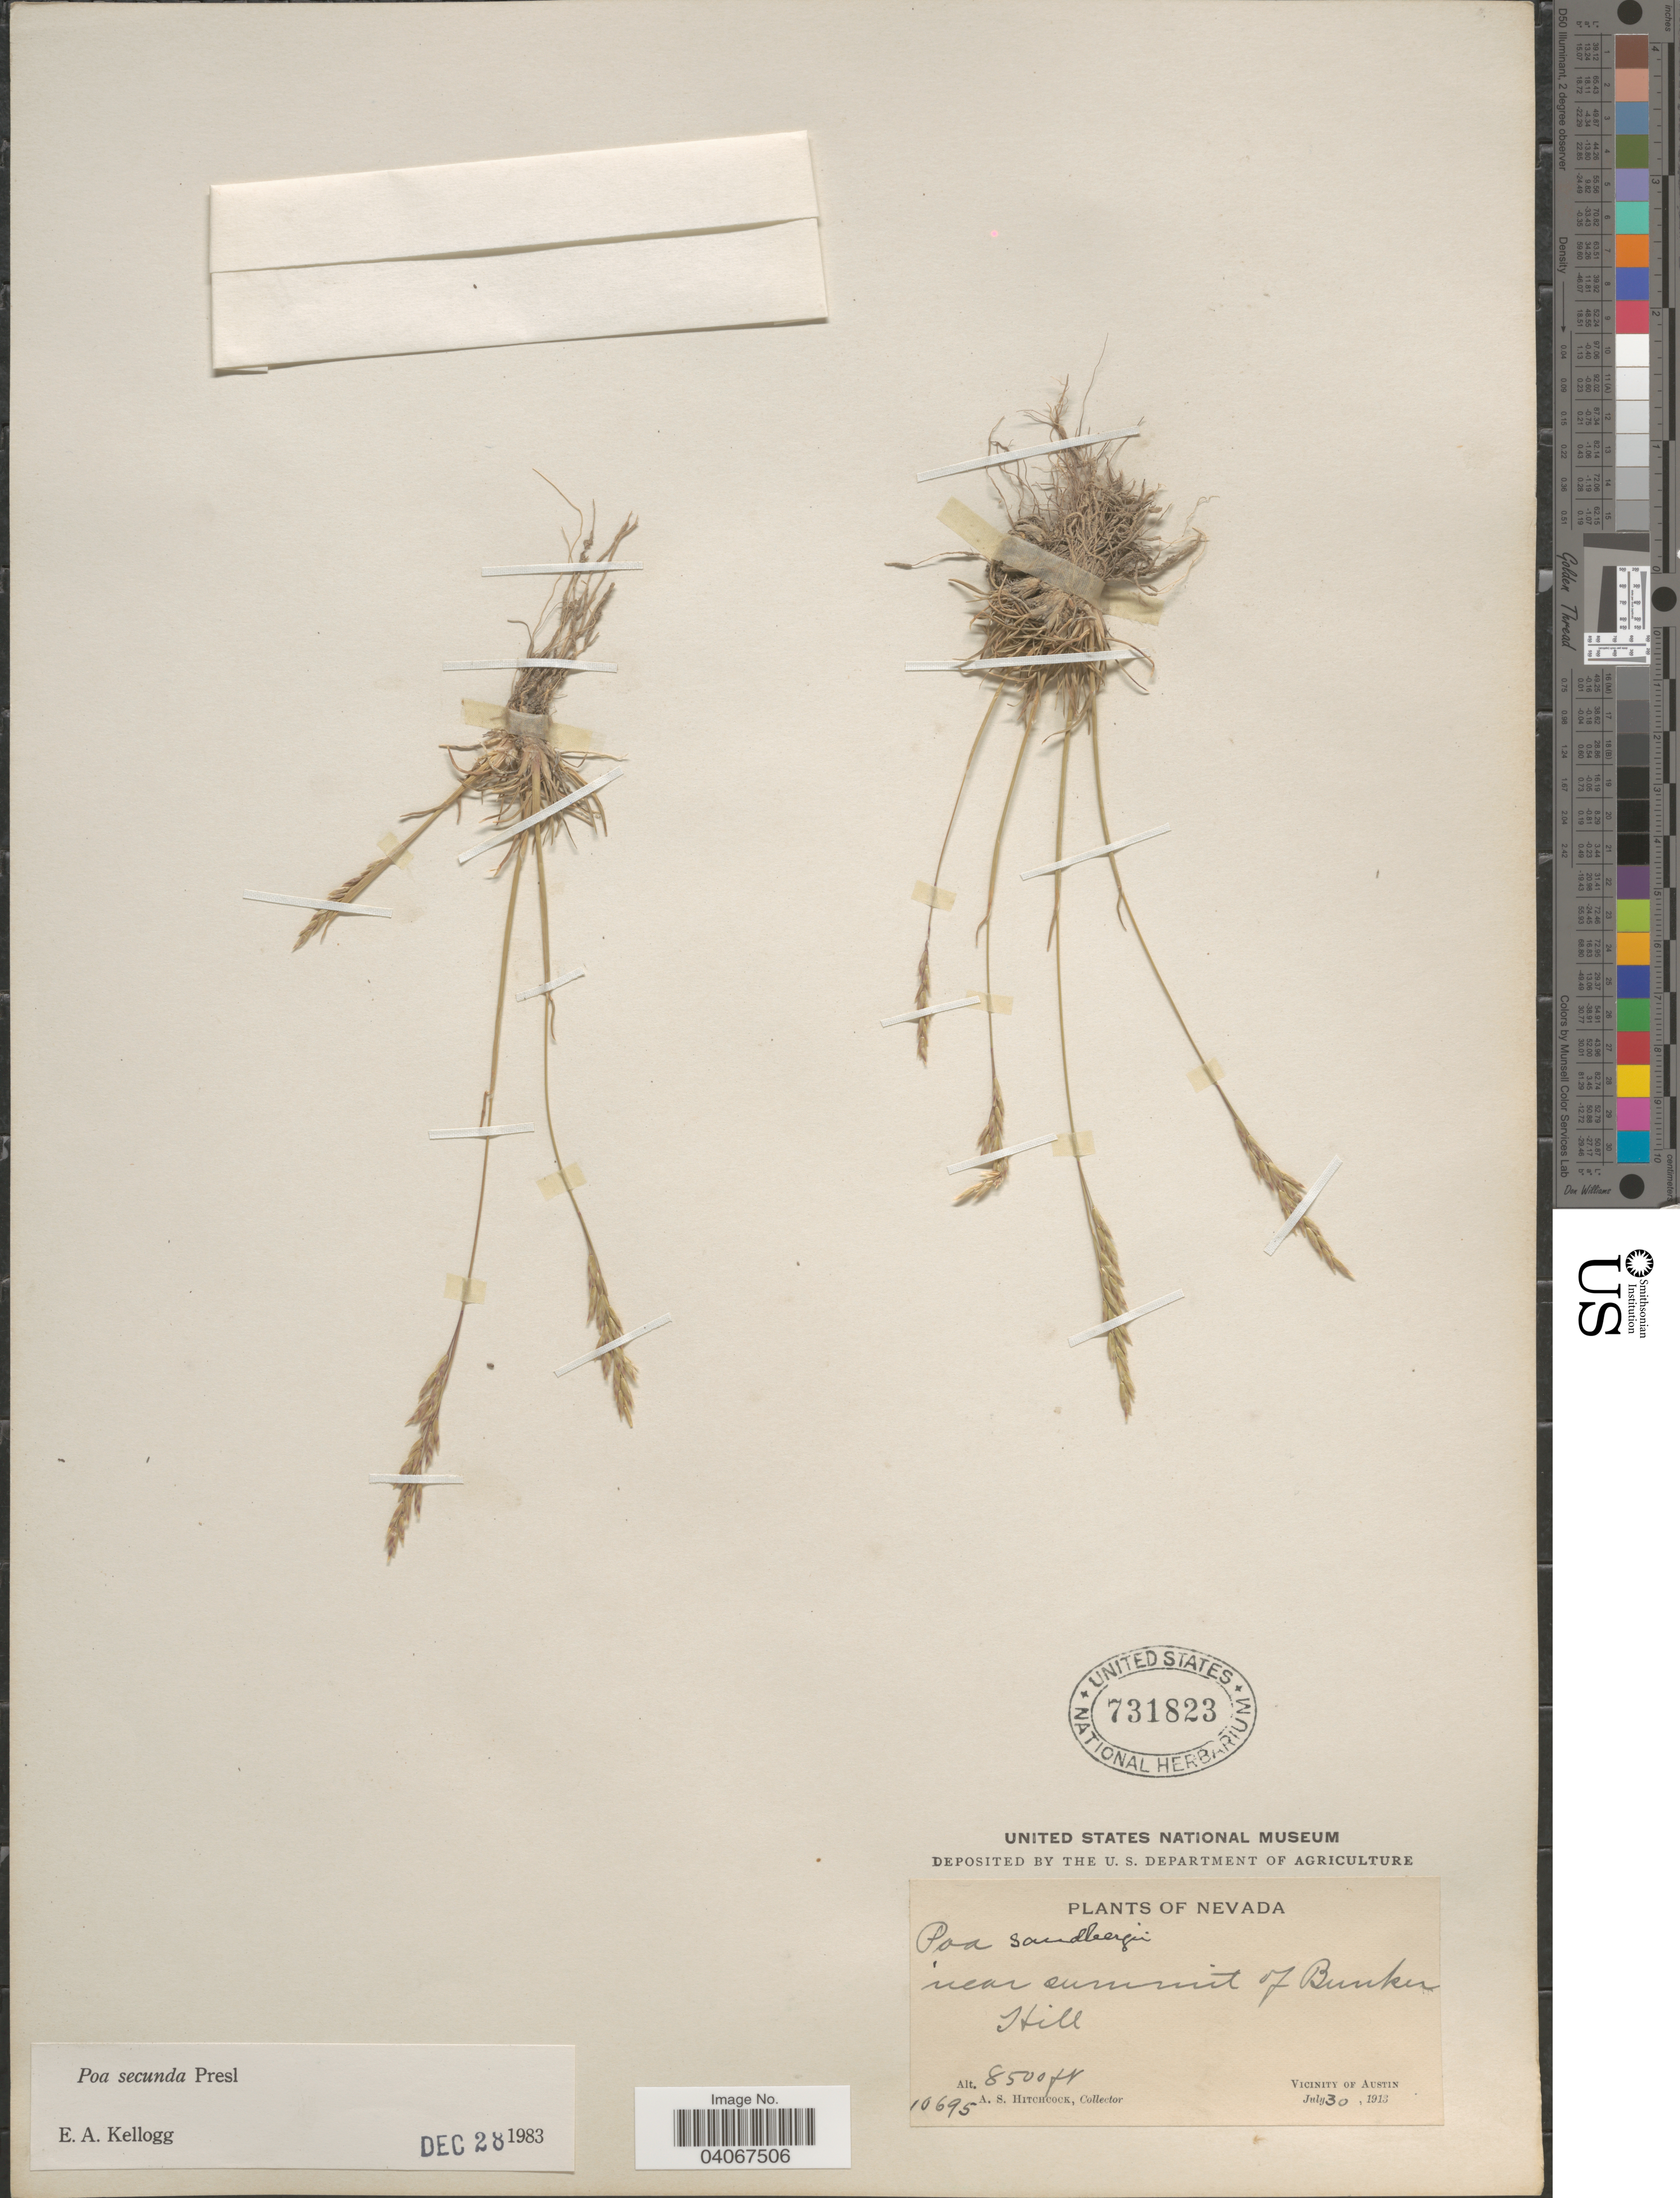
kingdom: Plantae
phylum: Tracheophyta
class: Liliopsida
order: Poales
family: Poaceae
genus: Poa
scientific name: Poa secunda subsp. secunda var. secunda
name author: J. Presl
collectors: A. S. Hitchcock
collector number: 10695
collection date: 1913-07-30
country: United States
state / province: Nevada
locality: Near summit of Bunker Hill. Vicinity of Austin.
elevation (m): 2591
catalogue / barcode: US 731823